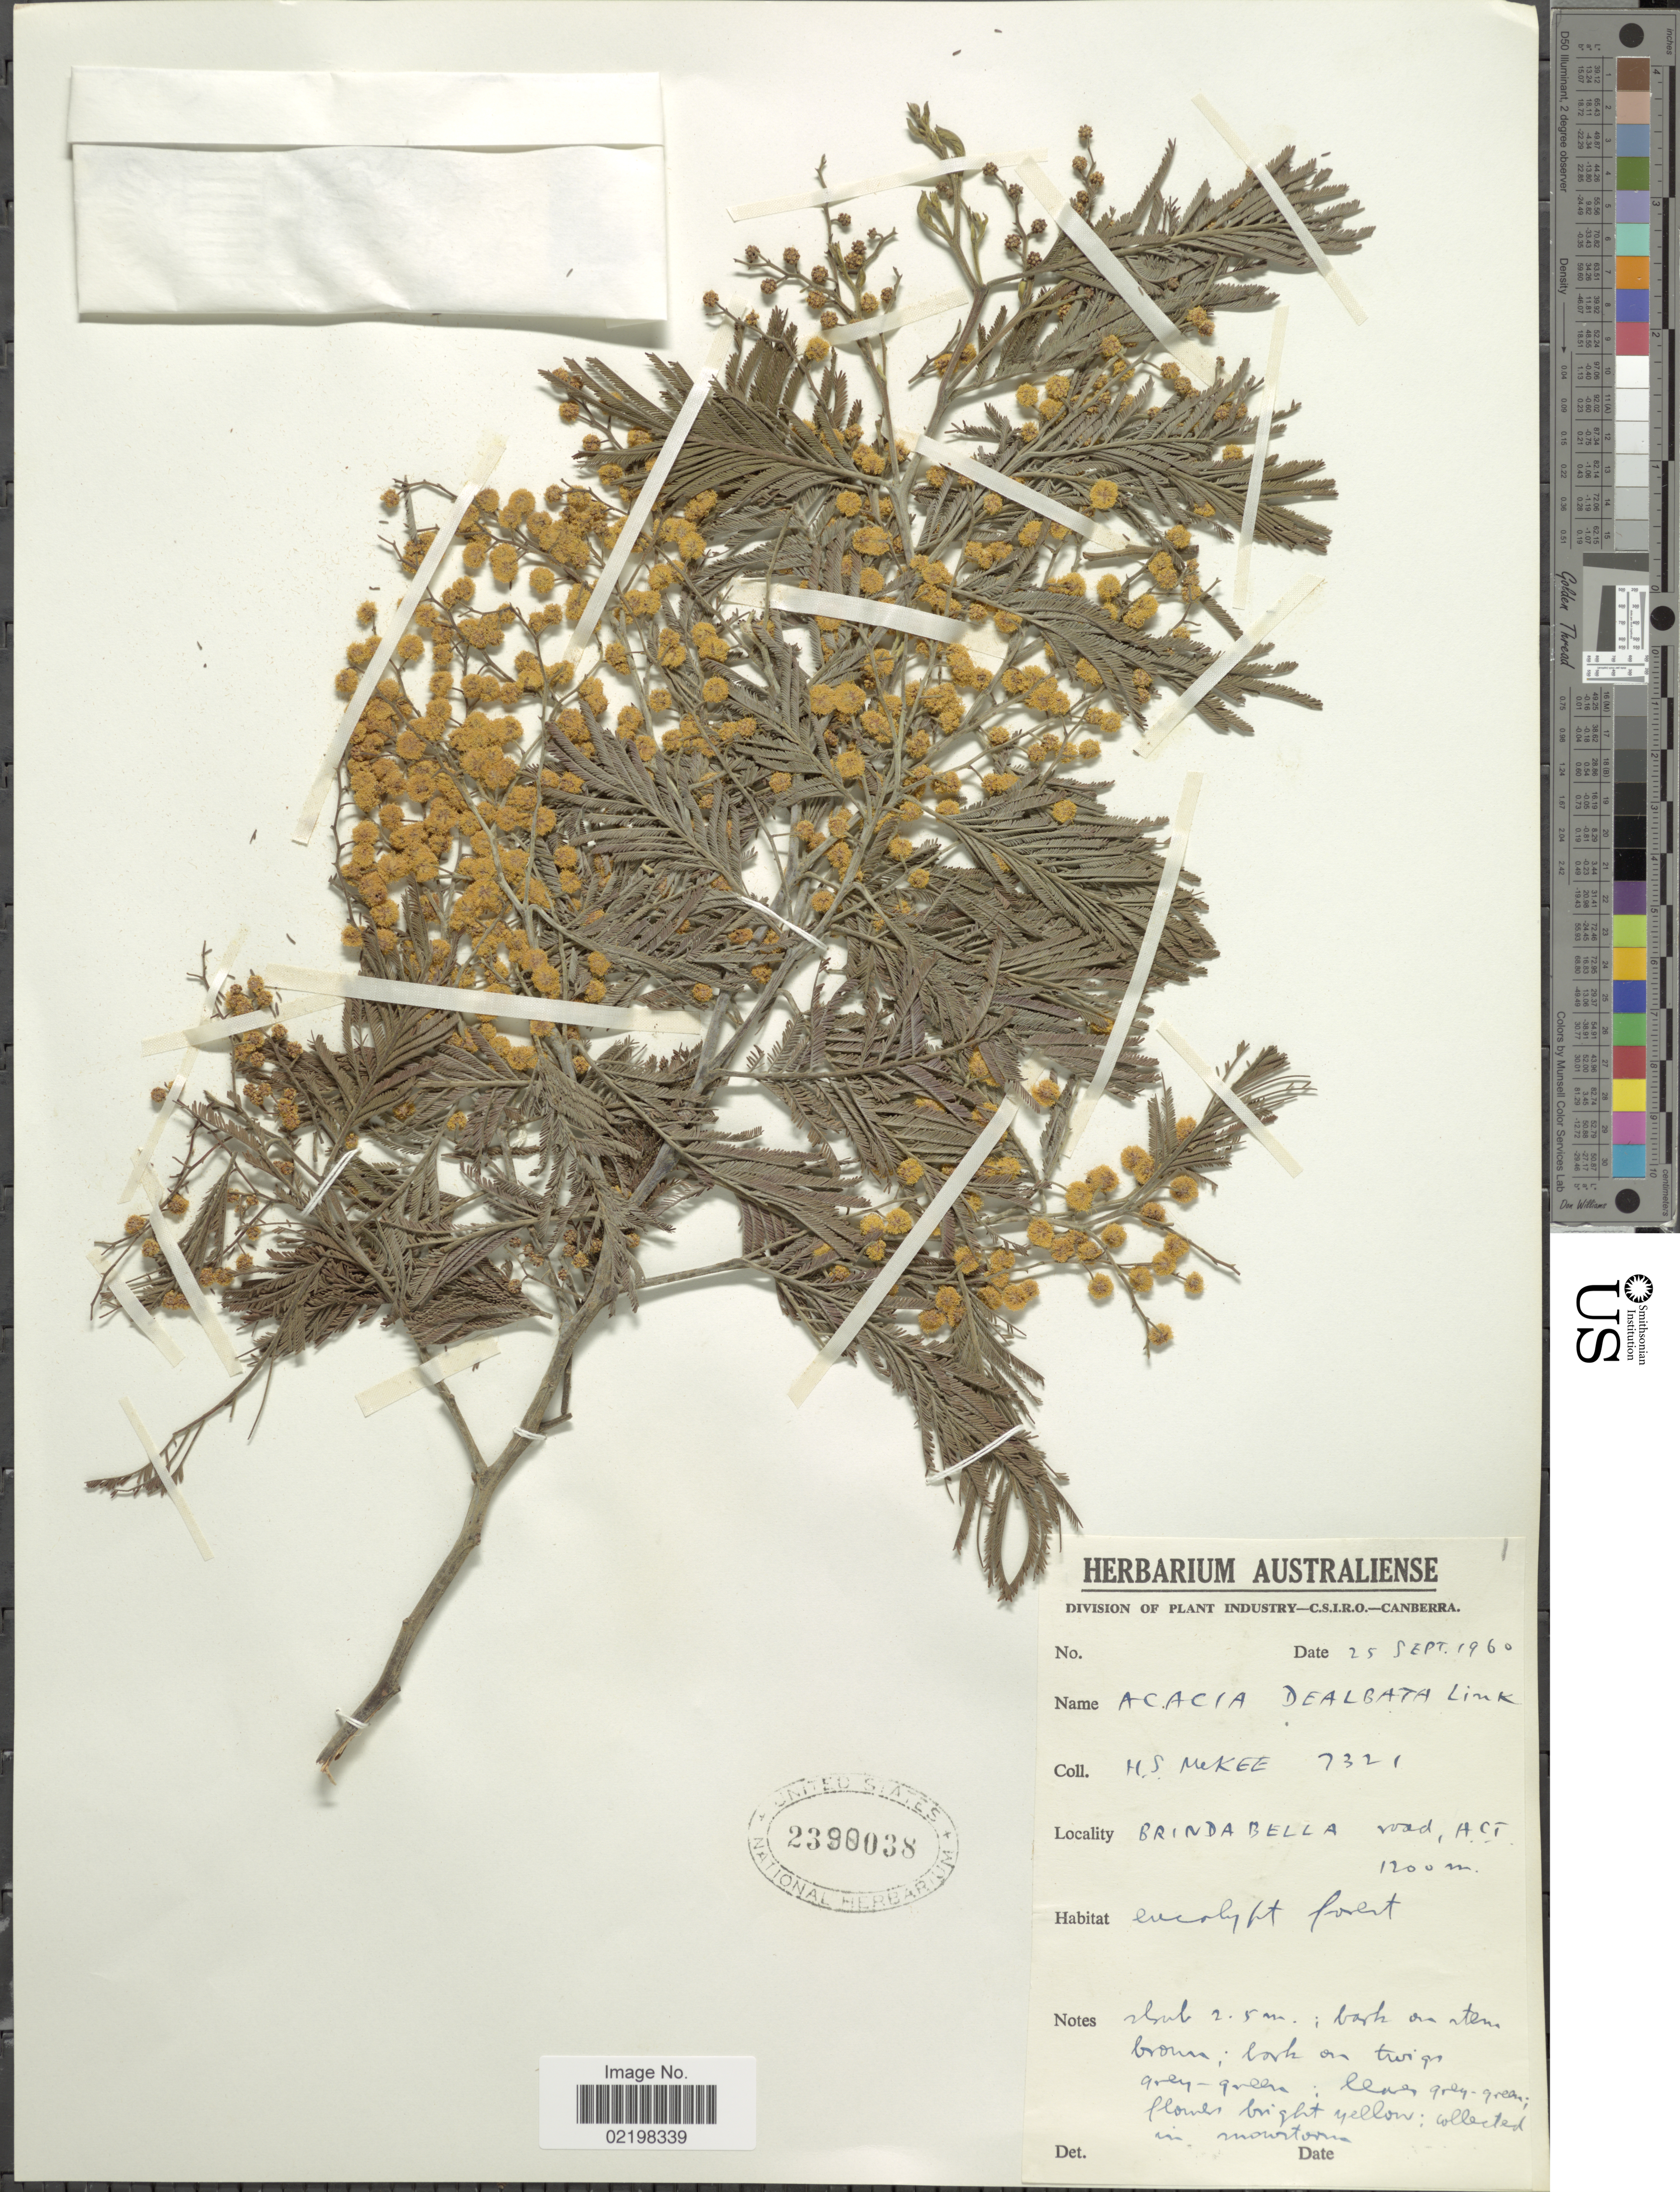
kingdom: Plantae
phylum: Tracheophyta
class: Magnoliopsida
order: Fabales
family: Fabaceae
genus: Acacia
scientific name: Acacia decurrens var. dealbata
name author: (Link) Maiden ex F. Muell.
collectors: H. S. McKee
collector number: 7321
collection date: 1960-09-25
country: Australia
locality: Brinda Bella Road, A.C.T.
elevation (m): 1200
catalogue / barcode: US 2390038